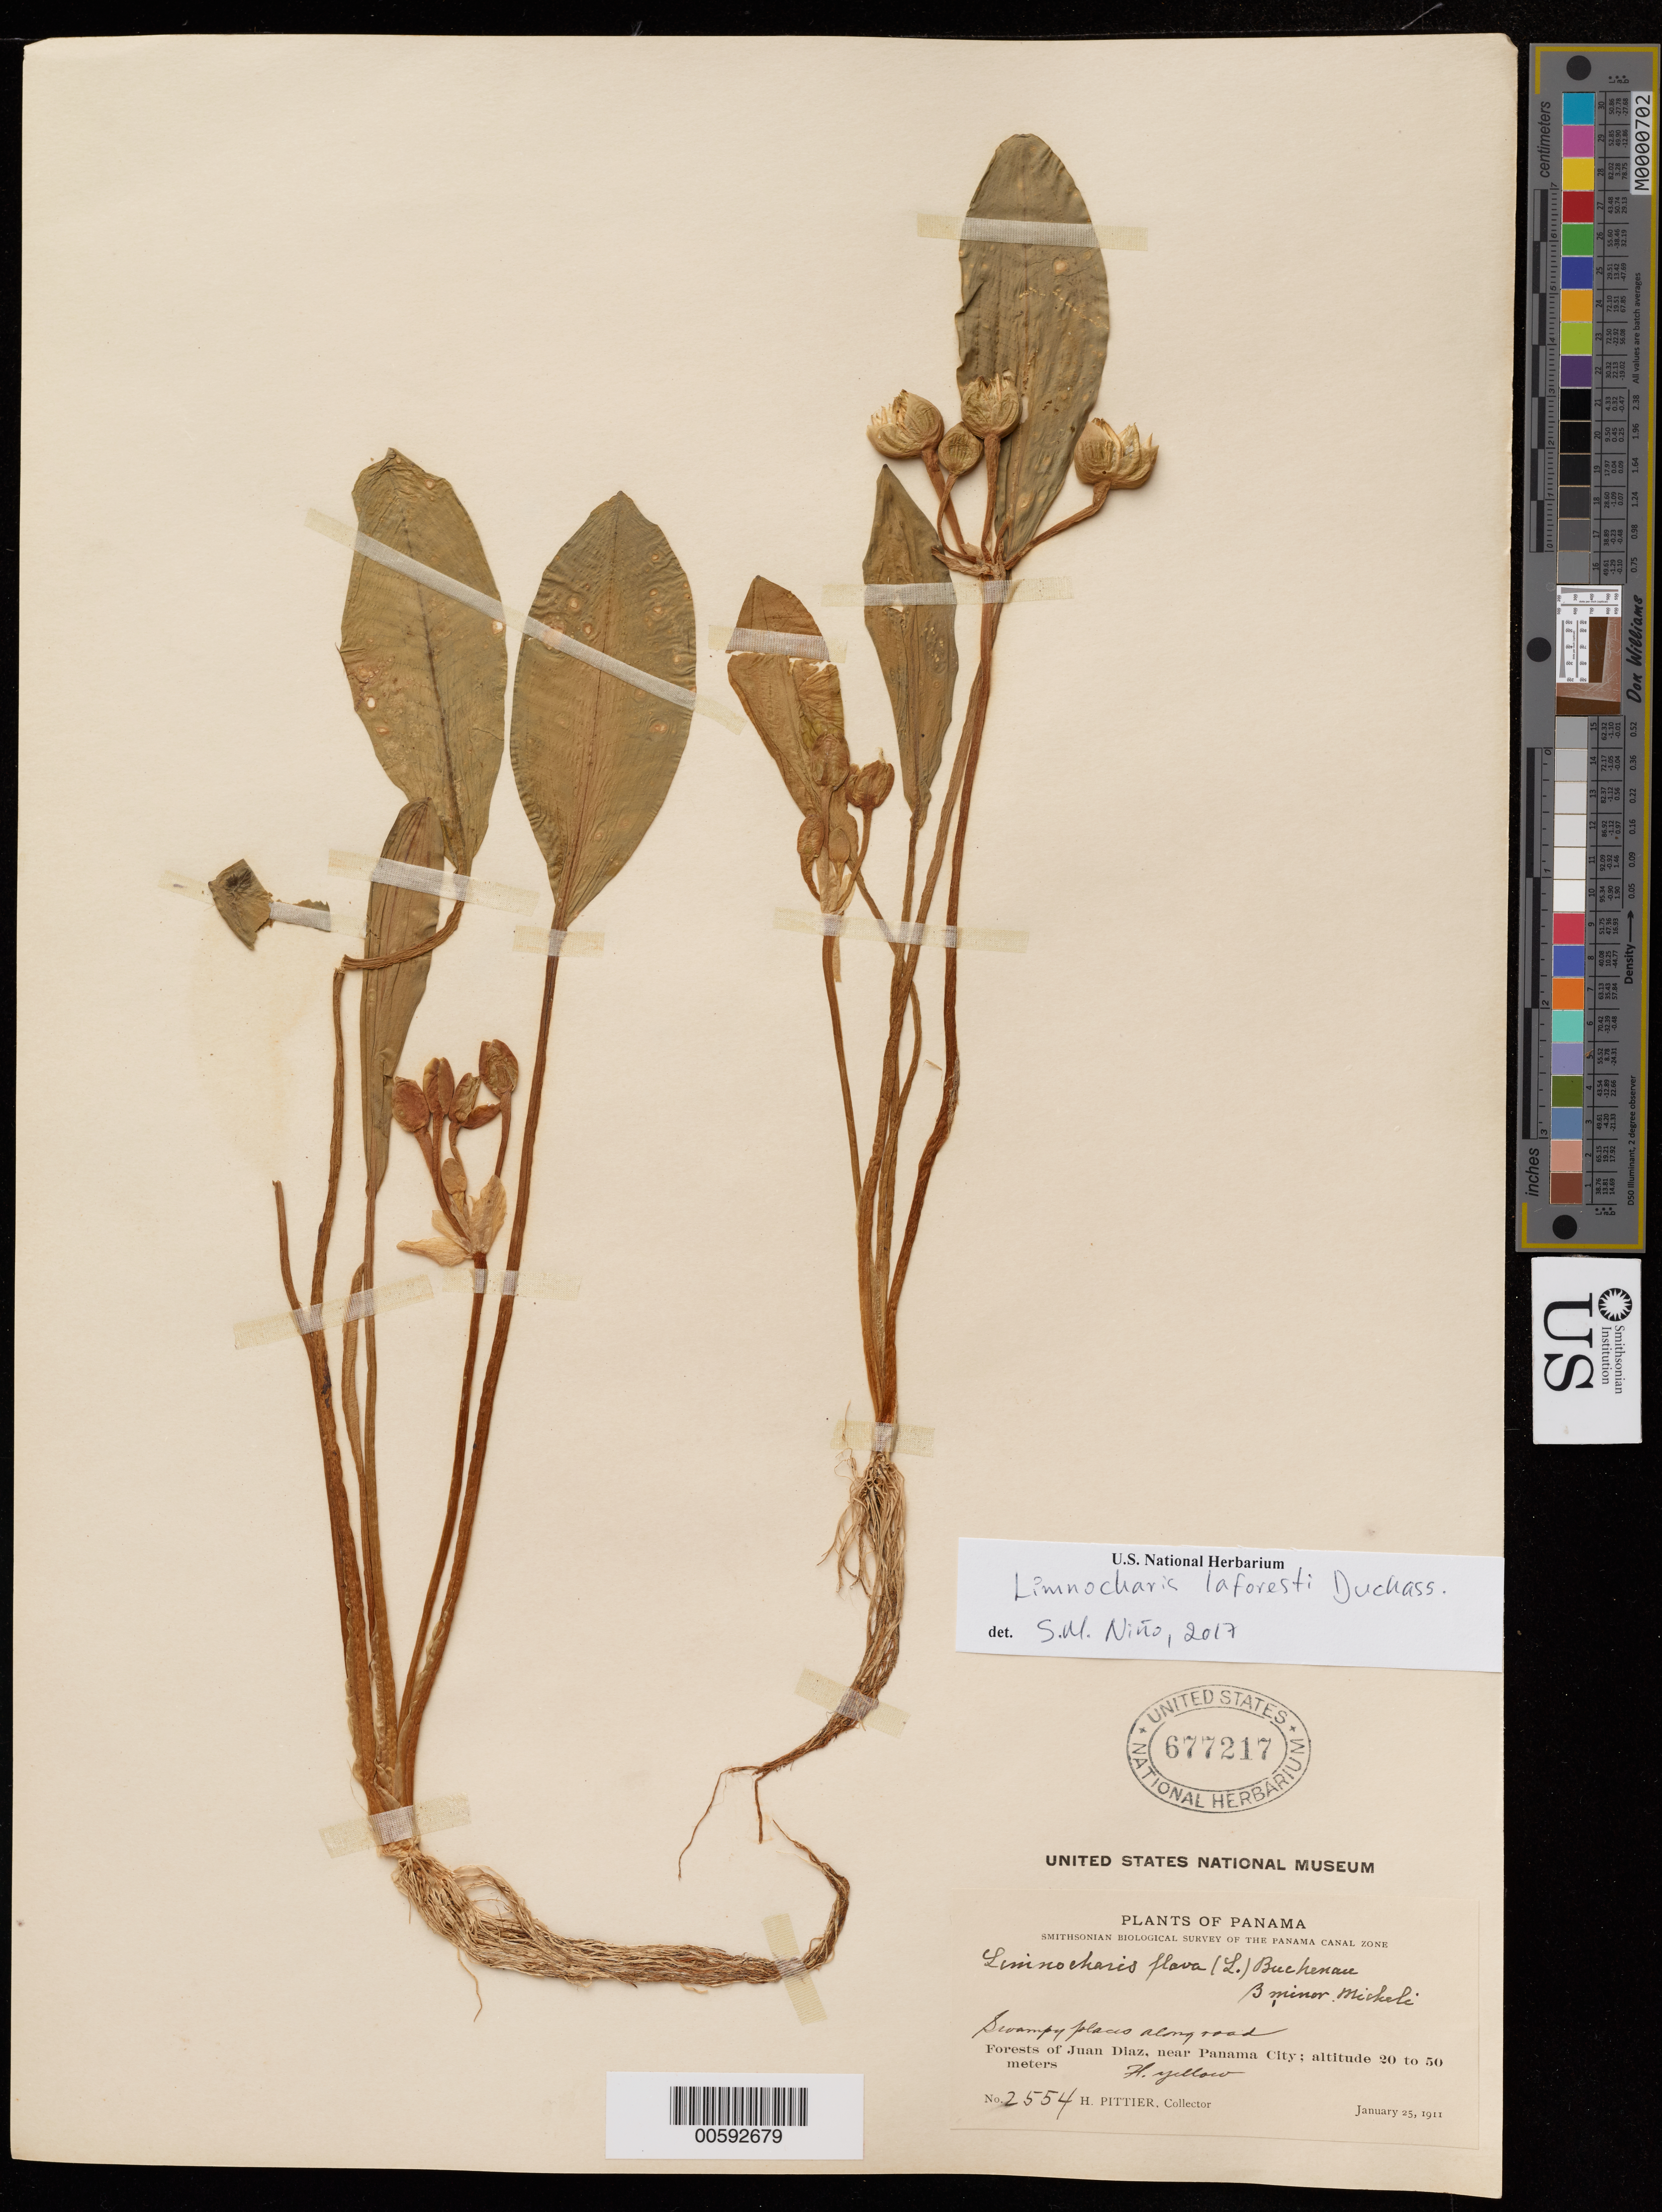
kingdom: Plantae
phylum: Tracheophyta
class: Liliopsida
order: Alismatales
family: Alismataceae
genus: Limnocharis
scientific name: Limnocharis laforestii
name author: Duchass. ex Griseb.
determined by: Niño, S. M., (PORT), BioCentro-UNELLEZ (VENEZUELA)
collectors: H. F. Pittier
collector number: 2554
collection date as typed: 25 Jan 1911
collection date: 1911-01-25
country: Panama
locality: Juan Diaz, near Panama City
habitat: swampy places along road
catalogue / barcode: US 677217